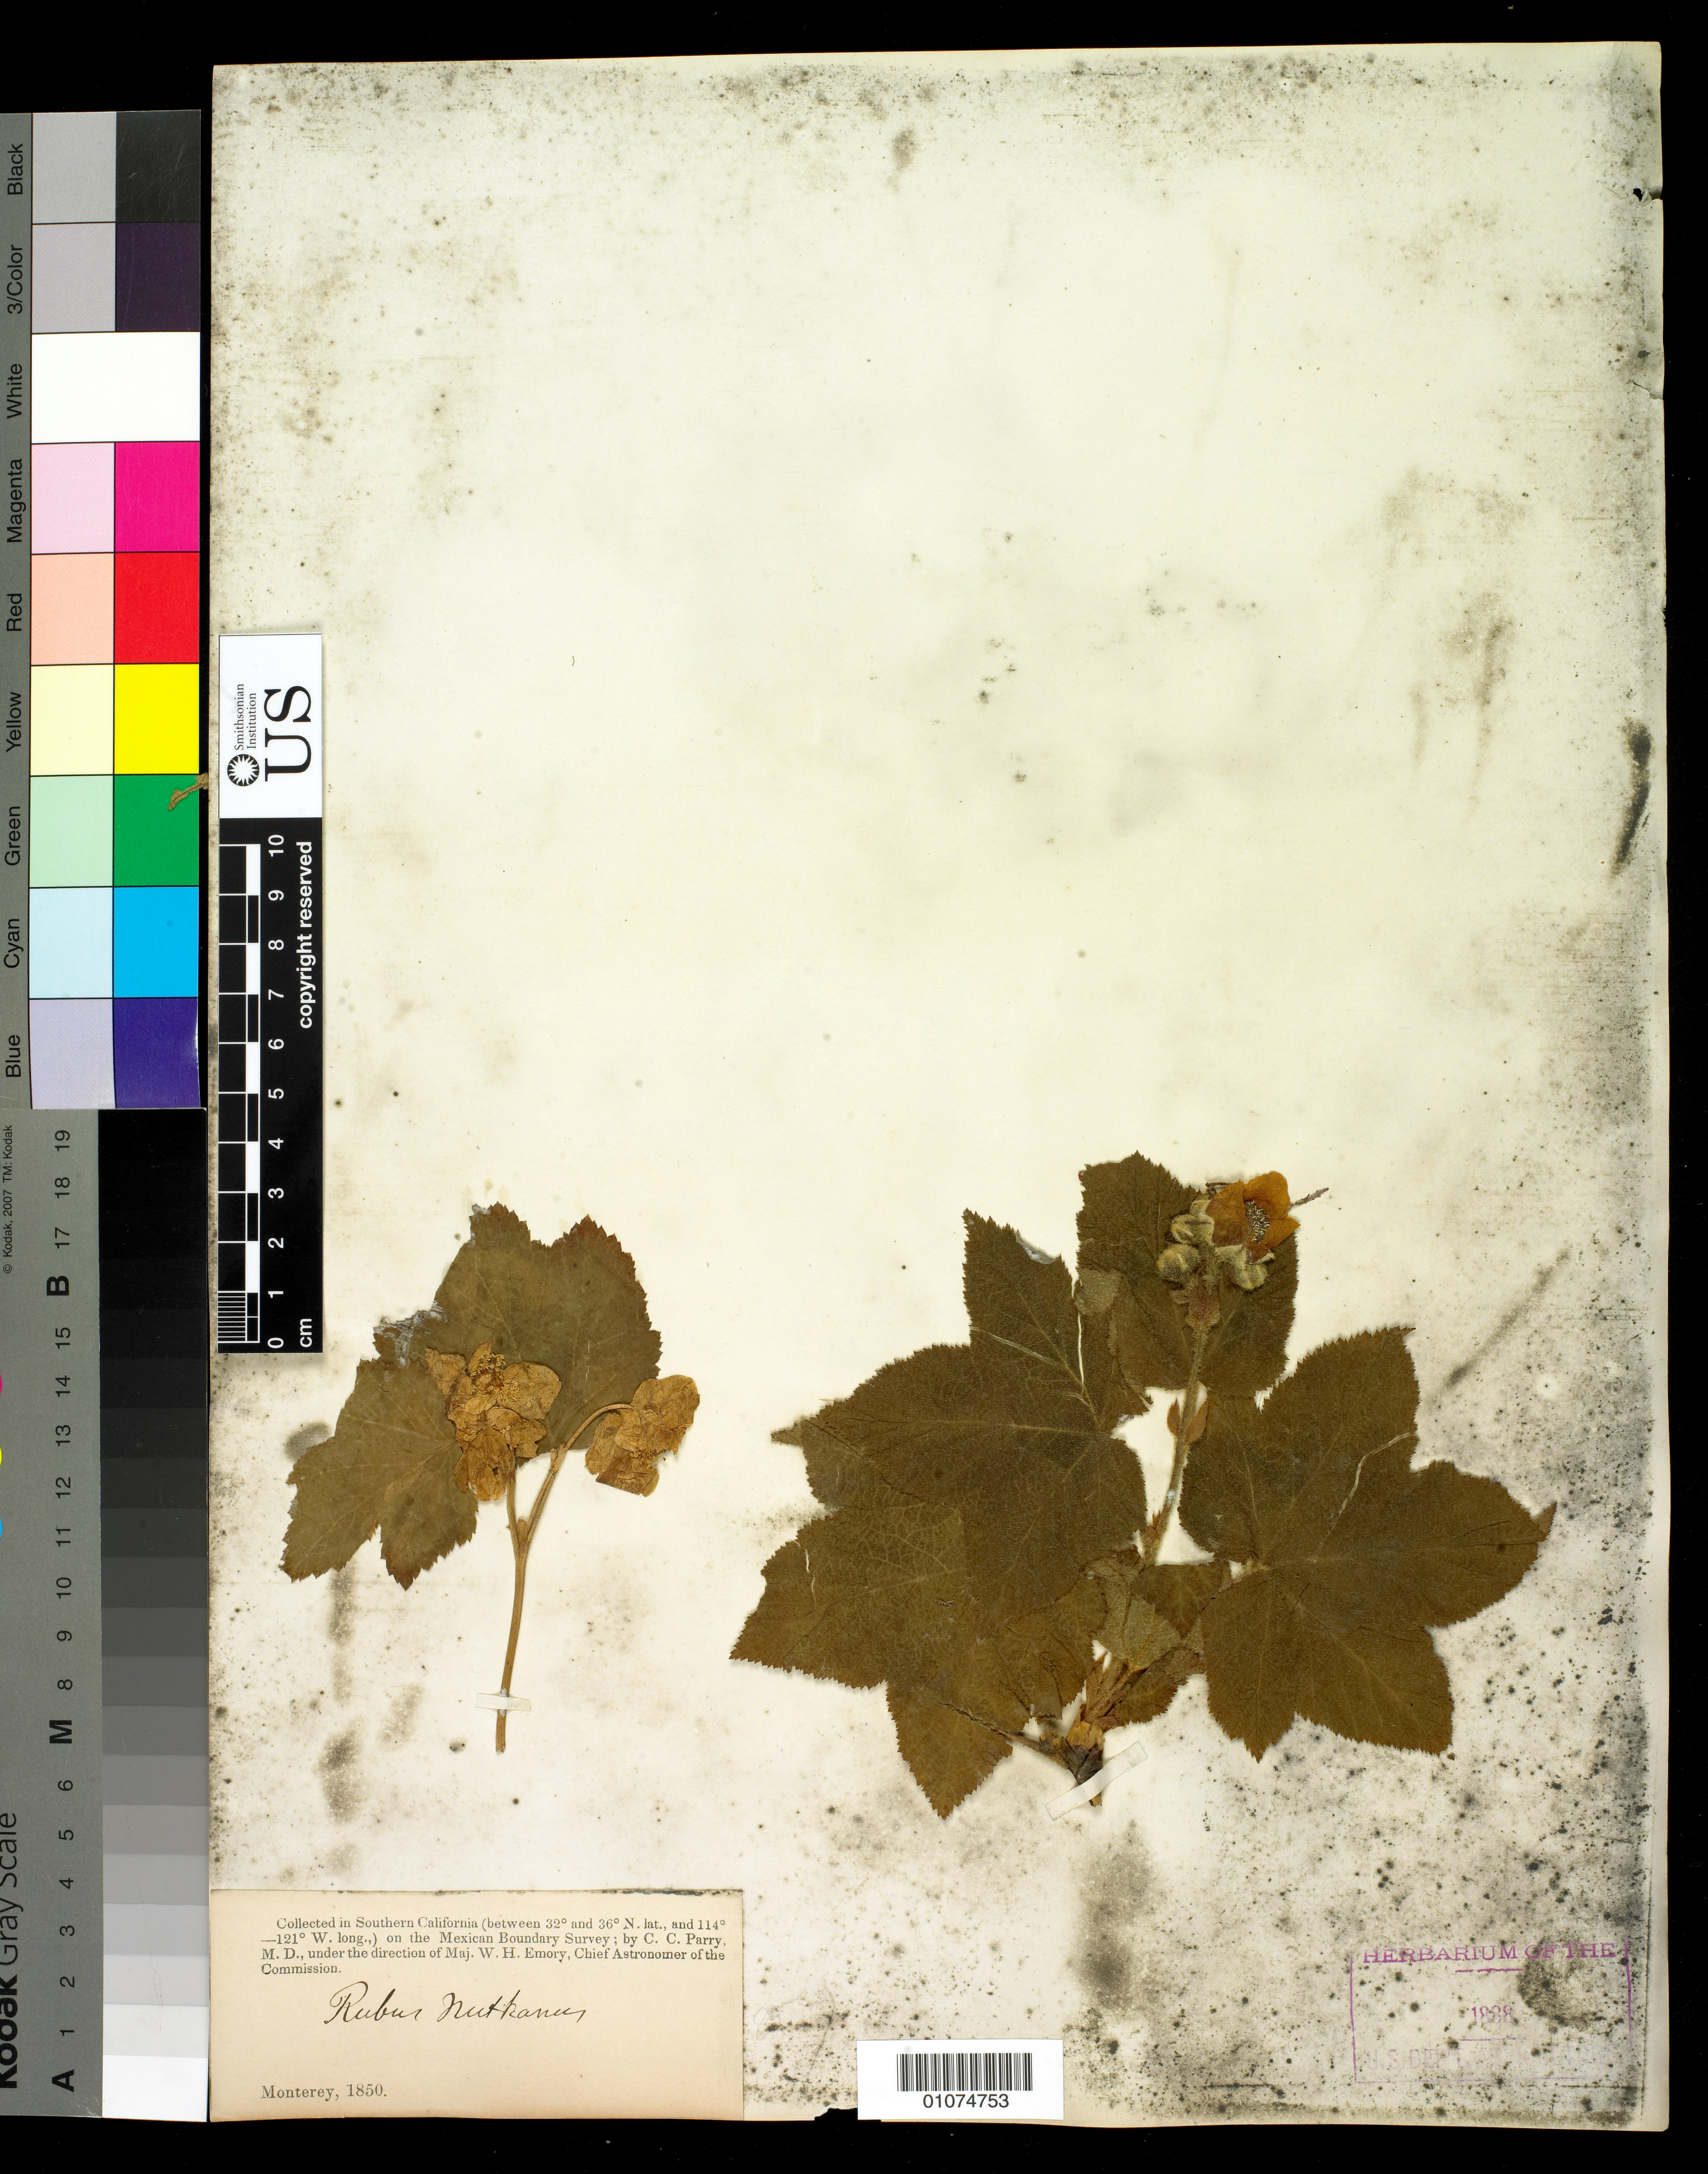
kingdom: Plantae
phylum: Tracheophyta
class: Magnoliopsida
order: Rosales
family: Rosaceae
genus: Rubus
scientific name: Rubus nutkanus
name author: Moc. ex Ser.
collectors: C. C. Parry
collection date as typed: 1850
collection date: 1850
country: United States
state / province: California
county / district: Monterey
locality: Monterey